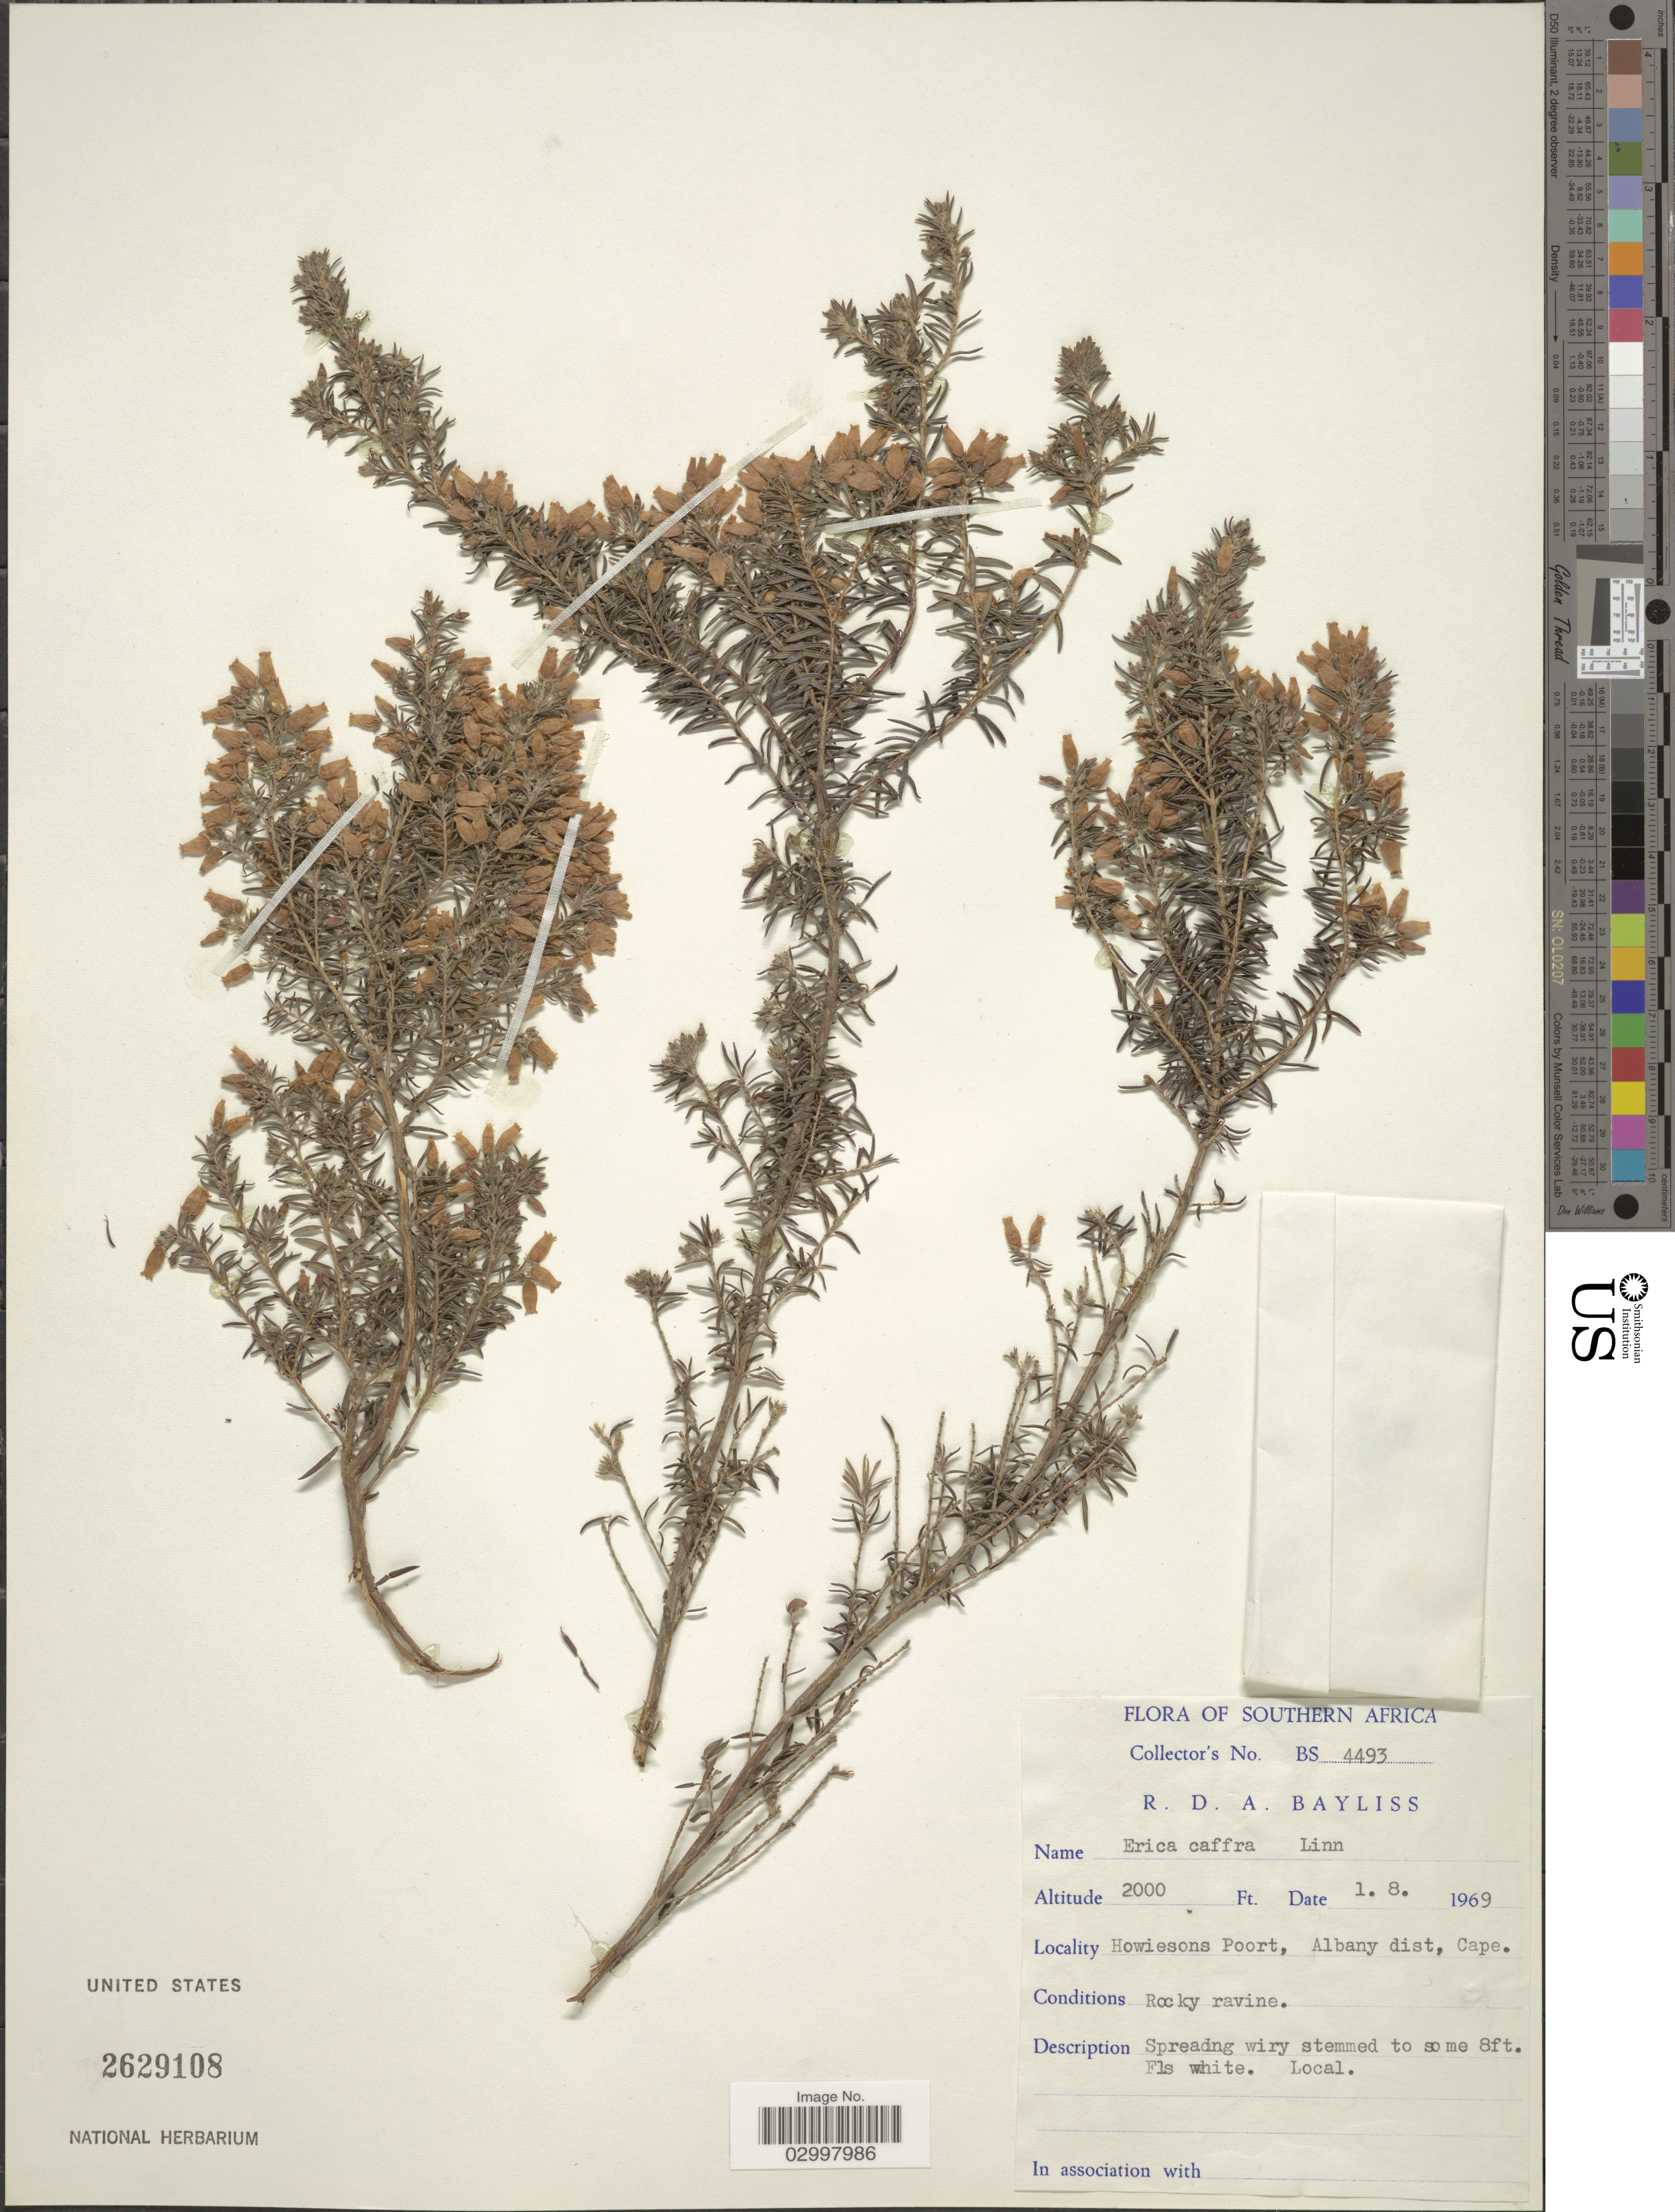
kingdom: Plantae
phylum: Tracheophyta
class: Magnoliopsida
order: Ericales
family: Ericaceae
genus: Erica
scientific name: Erica caffra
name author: L.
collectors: R. Bayliss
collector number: BS 4493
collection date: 1969-08-01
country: South Africa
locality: Howiesons Poort, Albany dist. Cape. Southern Africa.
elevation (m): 610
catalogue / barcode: US 2629108